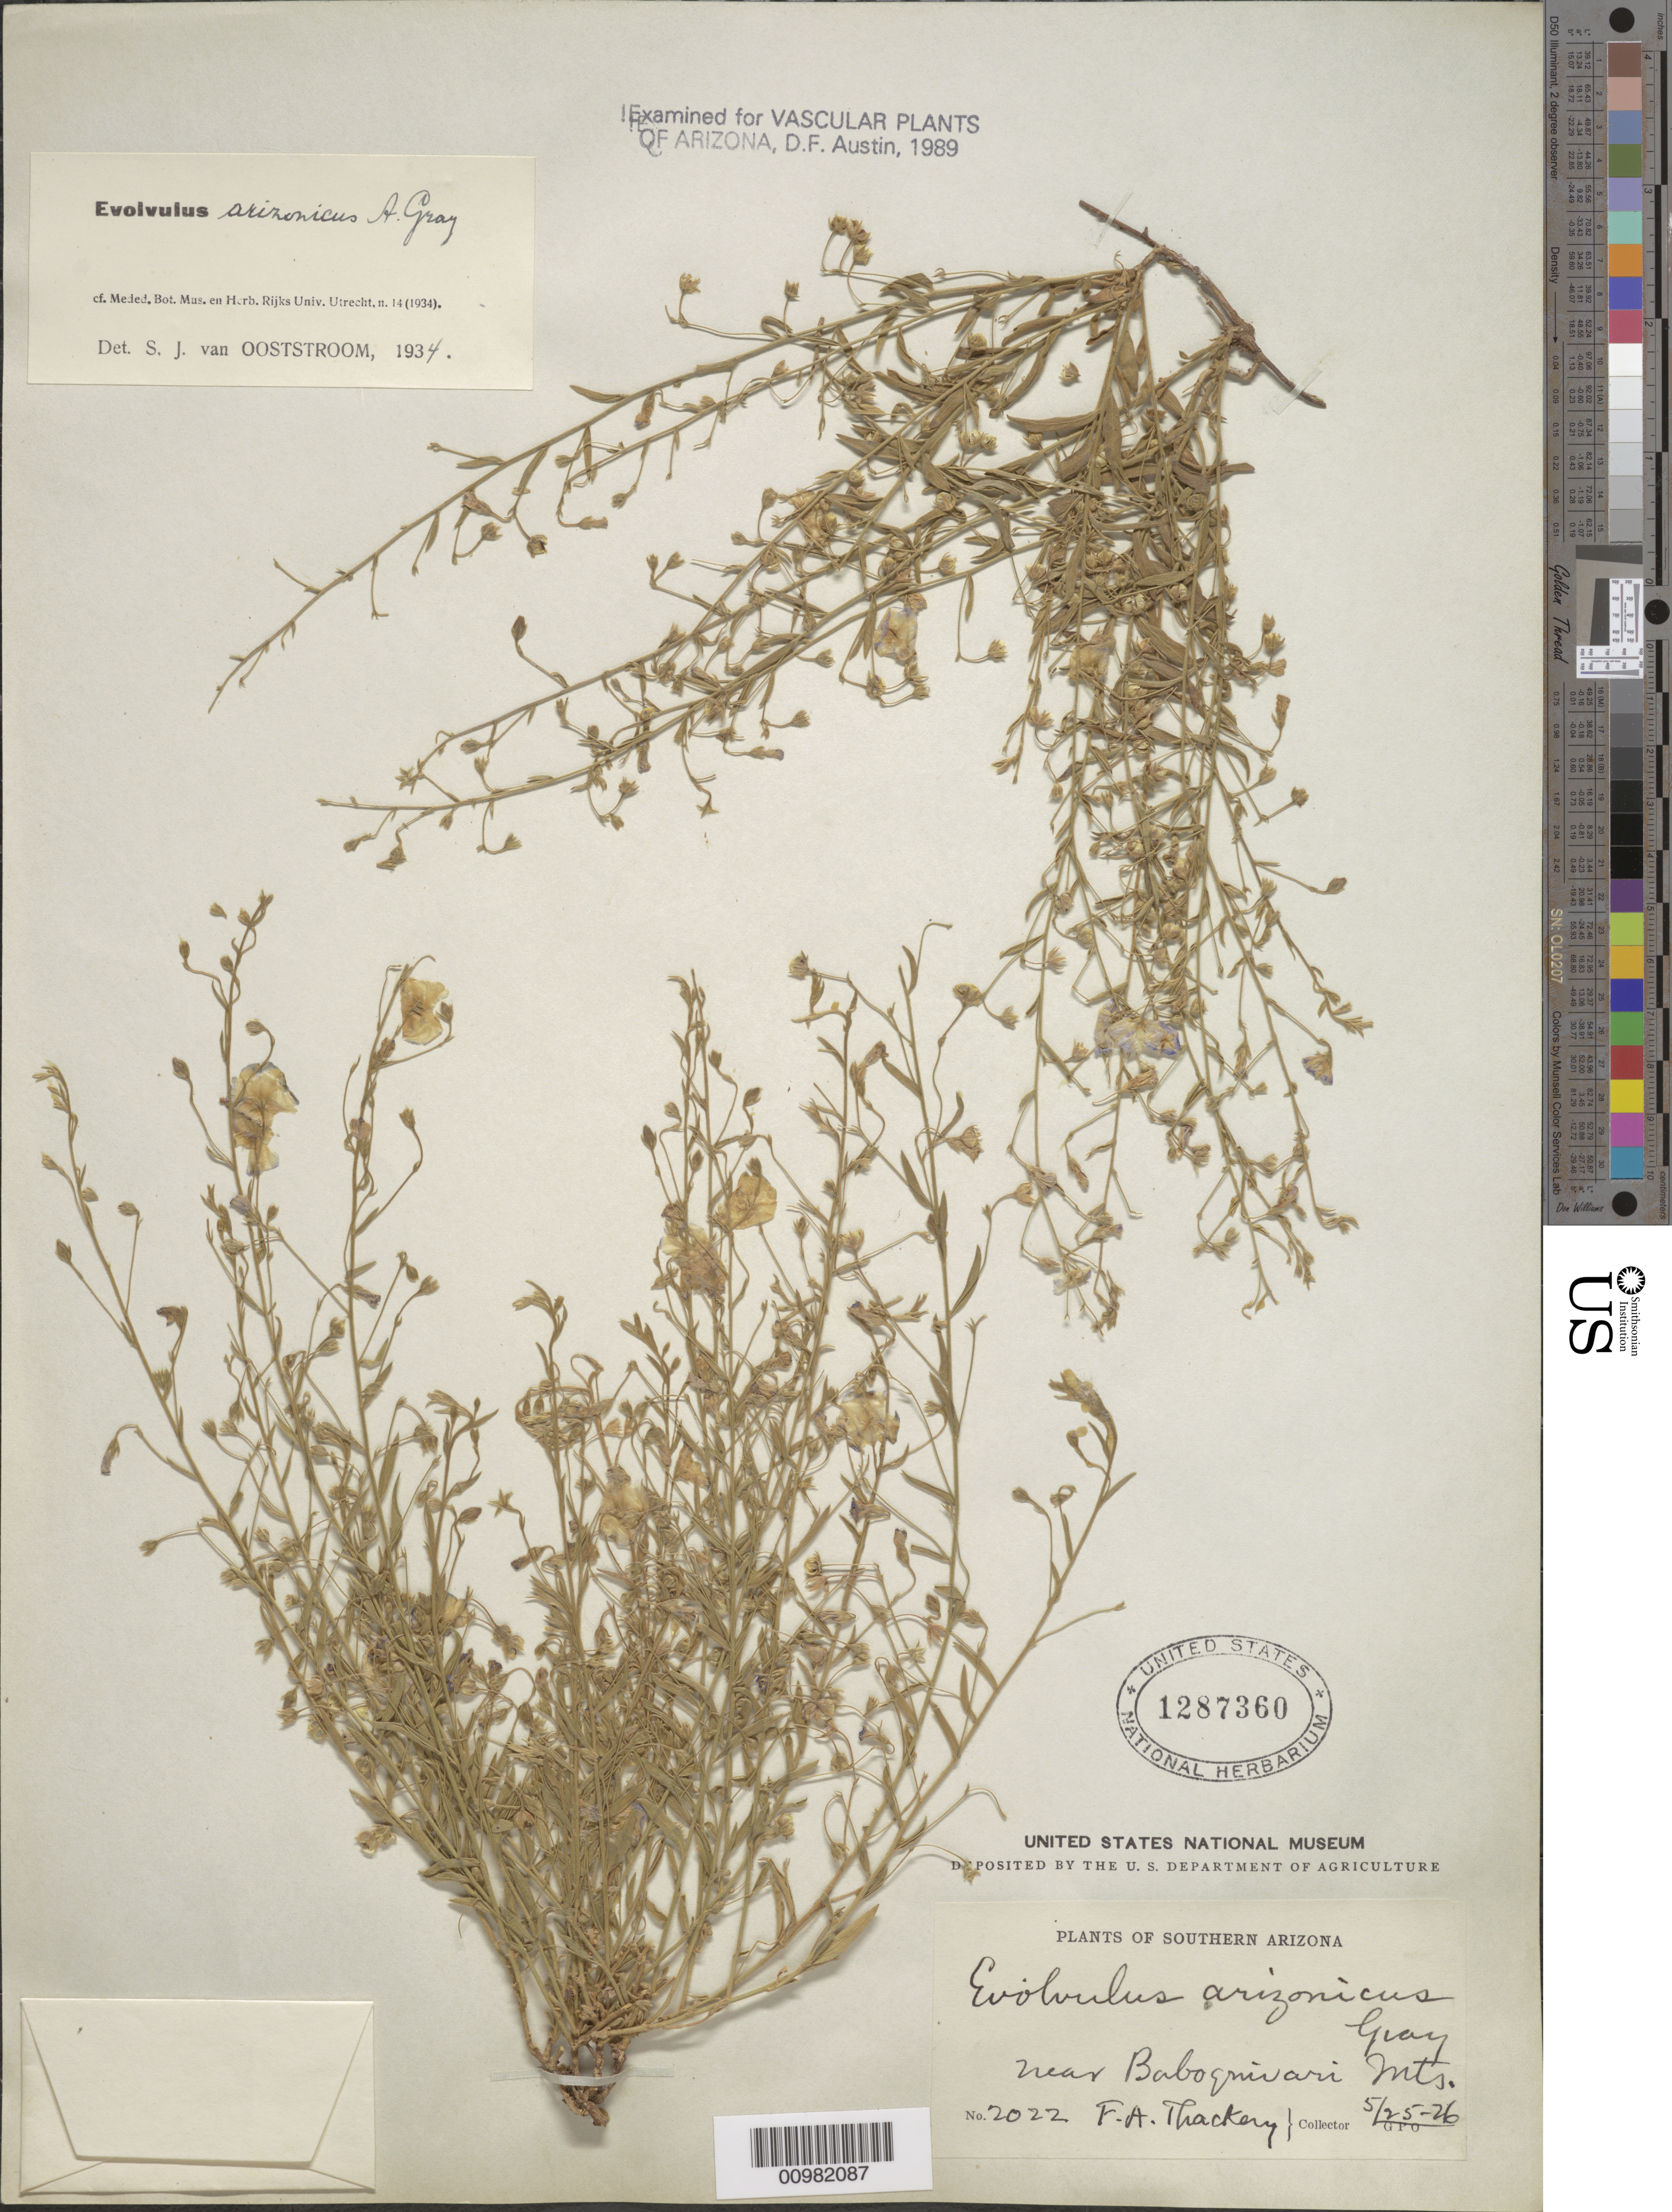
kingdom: Plantae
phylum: Tracheophyta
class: Magnoliopsida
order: Solanales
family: Convolvulaceae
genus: Evolvulus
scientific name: Evolvulus arizonicus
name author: A. Gray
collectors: F. Thackery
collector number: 2022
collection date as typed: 25 May 1926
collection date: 1926-05-25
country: United States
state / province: Arizona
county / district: Pima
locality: near Baboquivari Mts.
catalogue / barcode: US 1287360